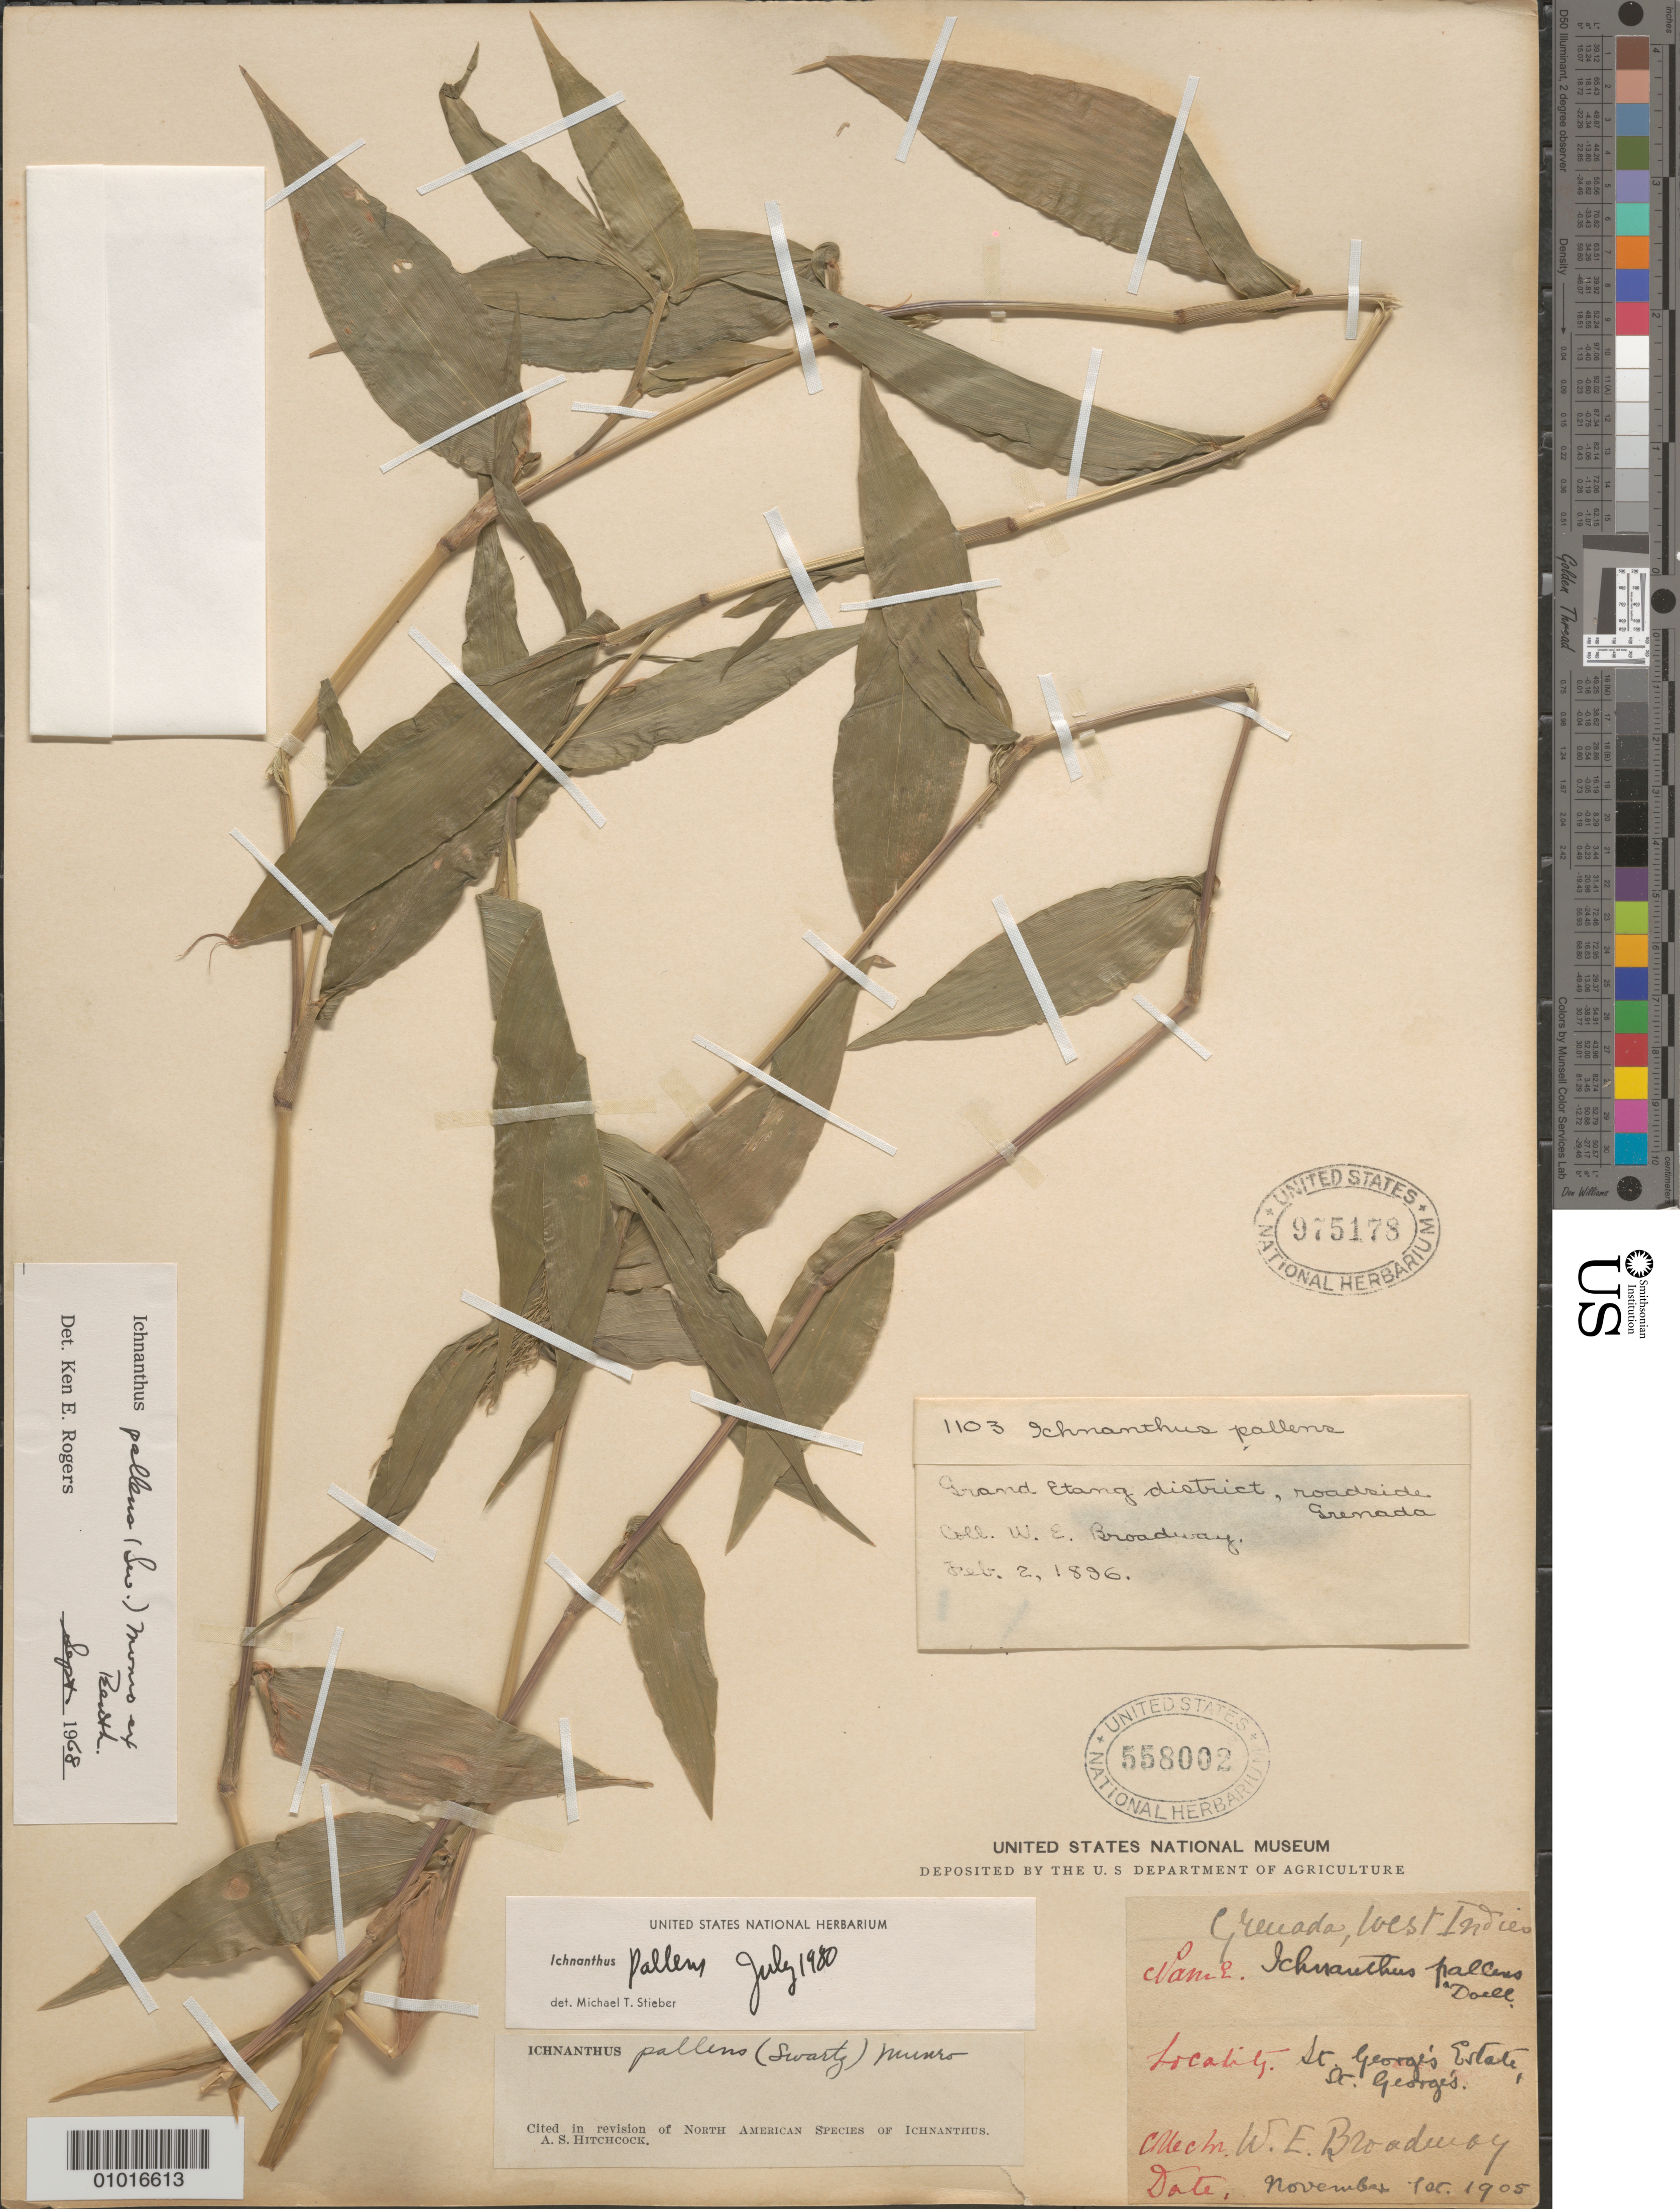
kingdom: Plantae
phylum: Tracheophyta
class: Liliopsida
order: Poales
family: Poaceae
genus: Ichnanthus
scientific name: Ichnanthus pallens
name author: (Sw.) Munro ex Benth.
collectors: W. E. Broadway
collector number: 1103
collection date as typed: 01 Nov 1905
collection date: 1905-11-01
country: Grenada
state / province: Saint George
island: Grenada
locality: St. George Estate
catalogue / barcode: US 558002